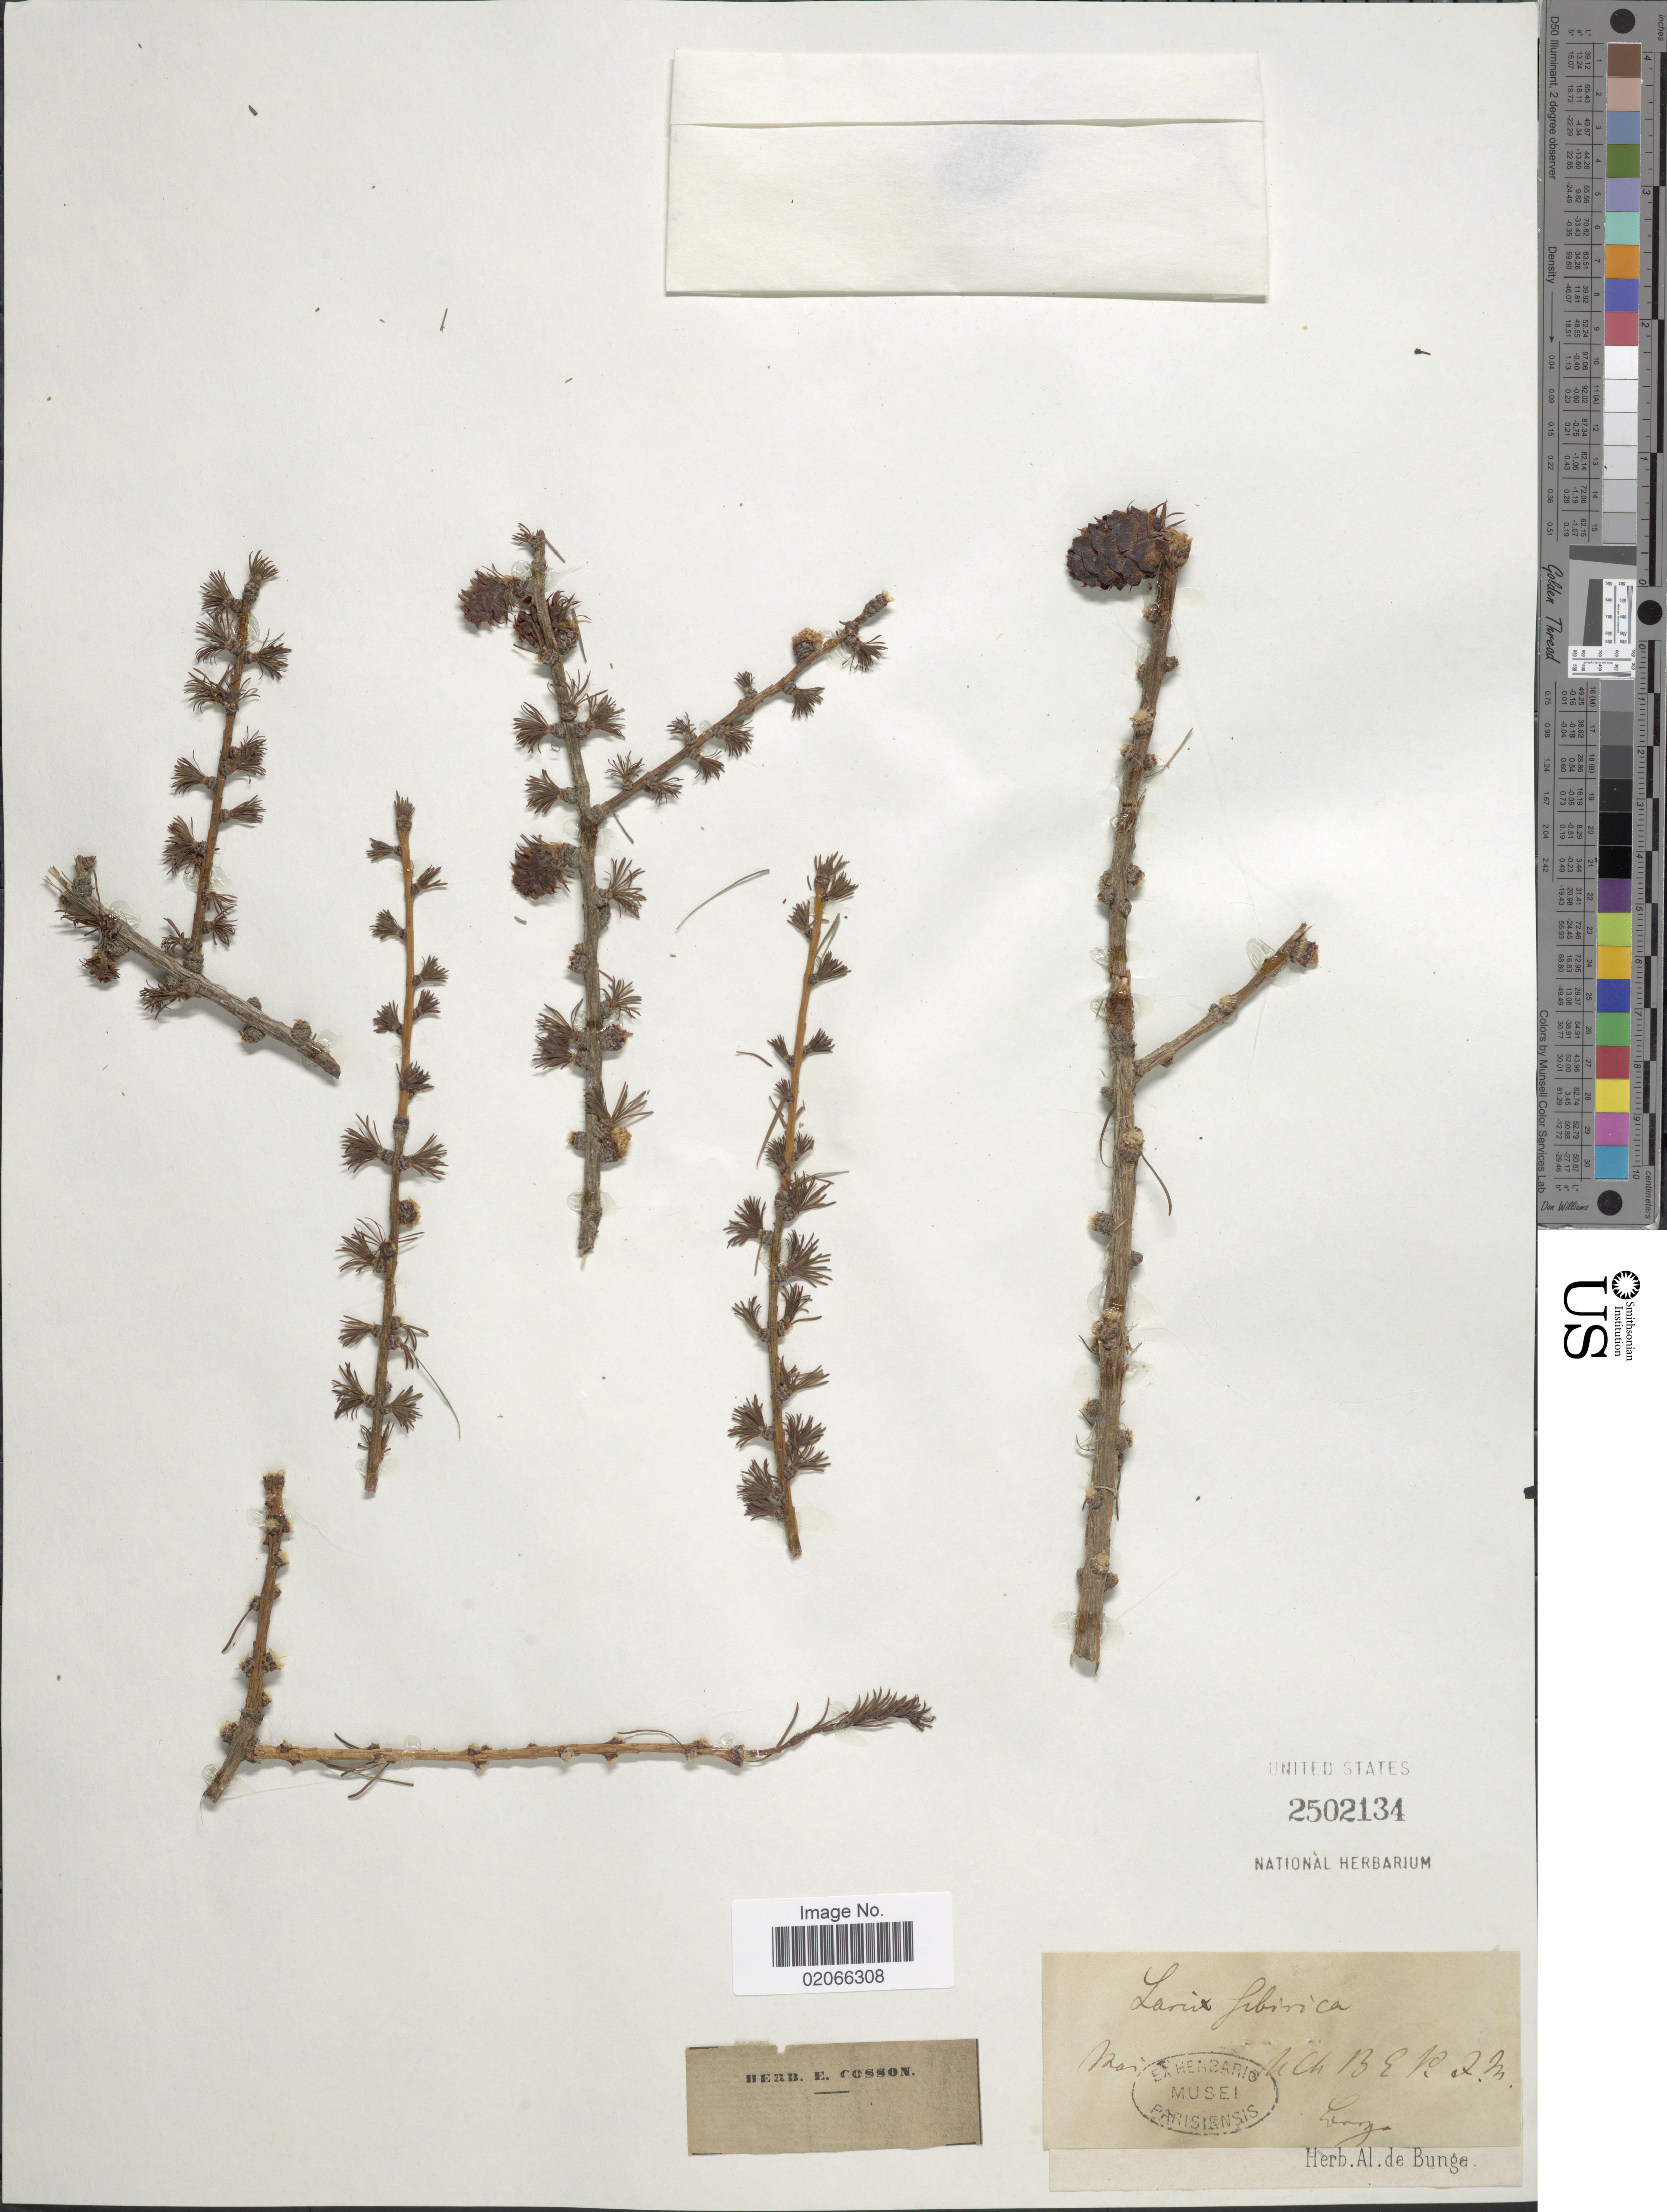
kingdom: Plantae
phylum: Tracheophyta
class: Pinopsida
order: Pinales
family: Pinaceae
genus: Larix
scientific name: Larix sibirica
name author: Ledeb.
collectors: E. Cosson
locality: Mai, M. Ch [unsure placement] [interpreted]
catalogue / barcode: US 2502134